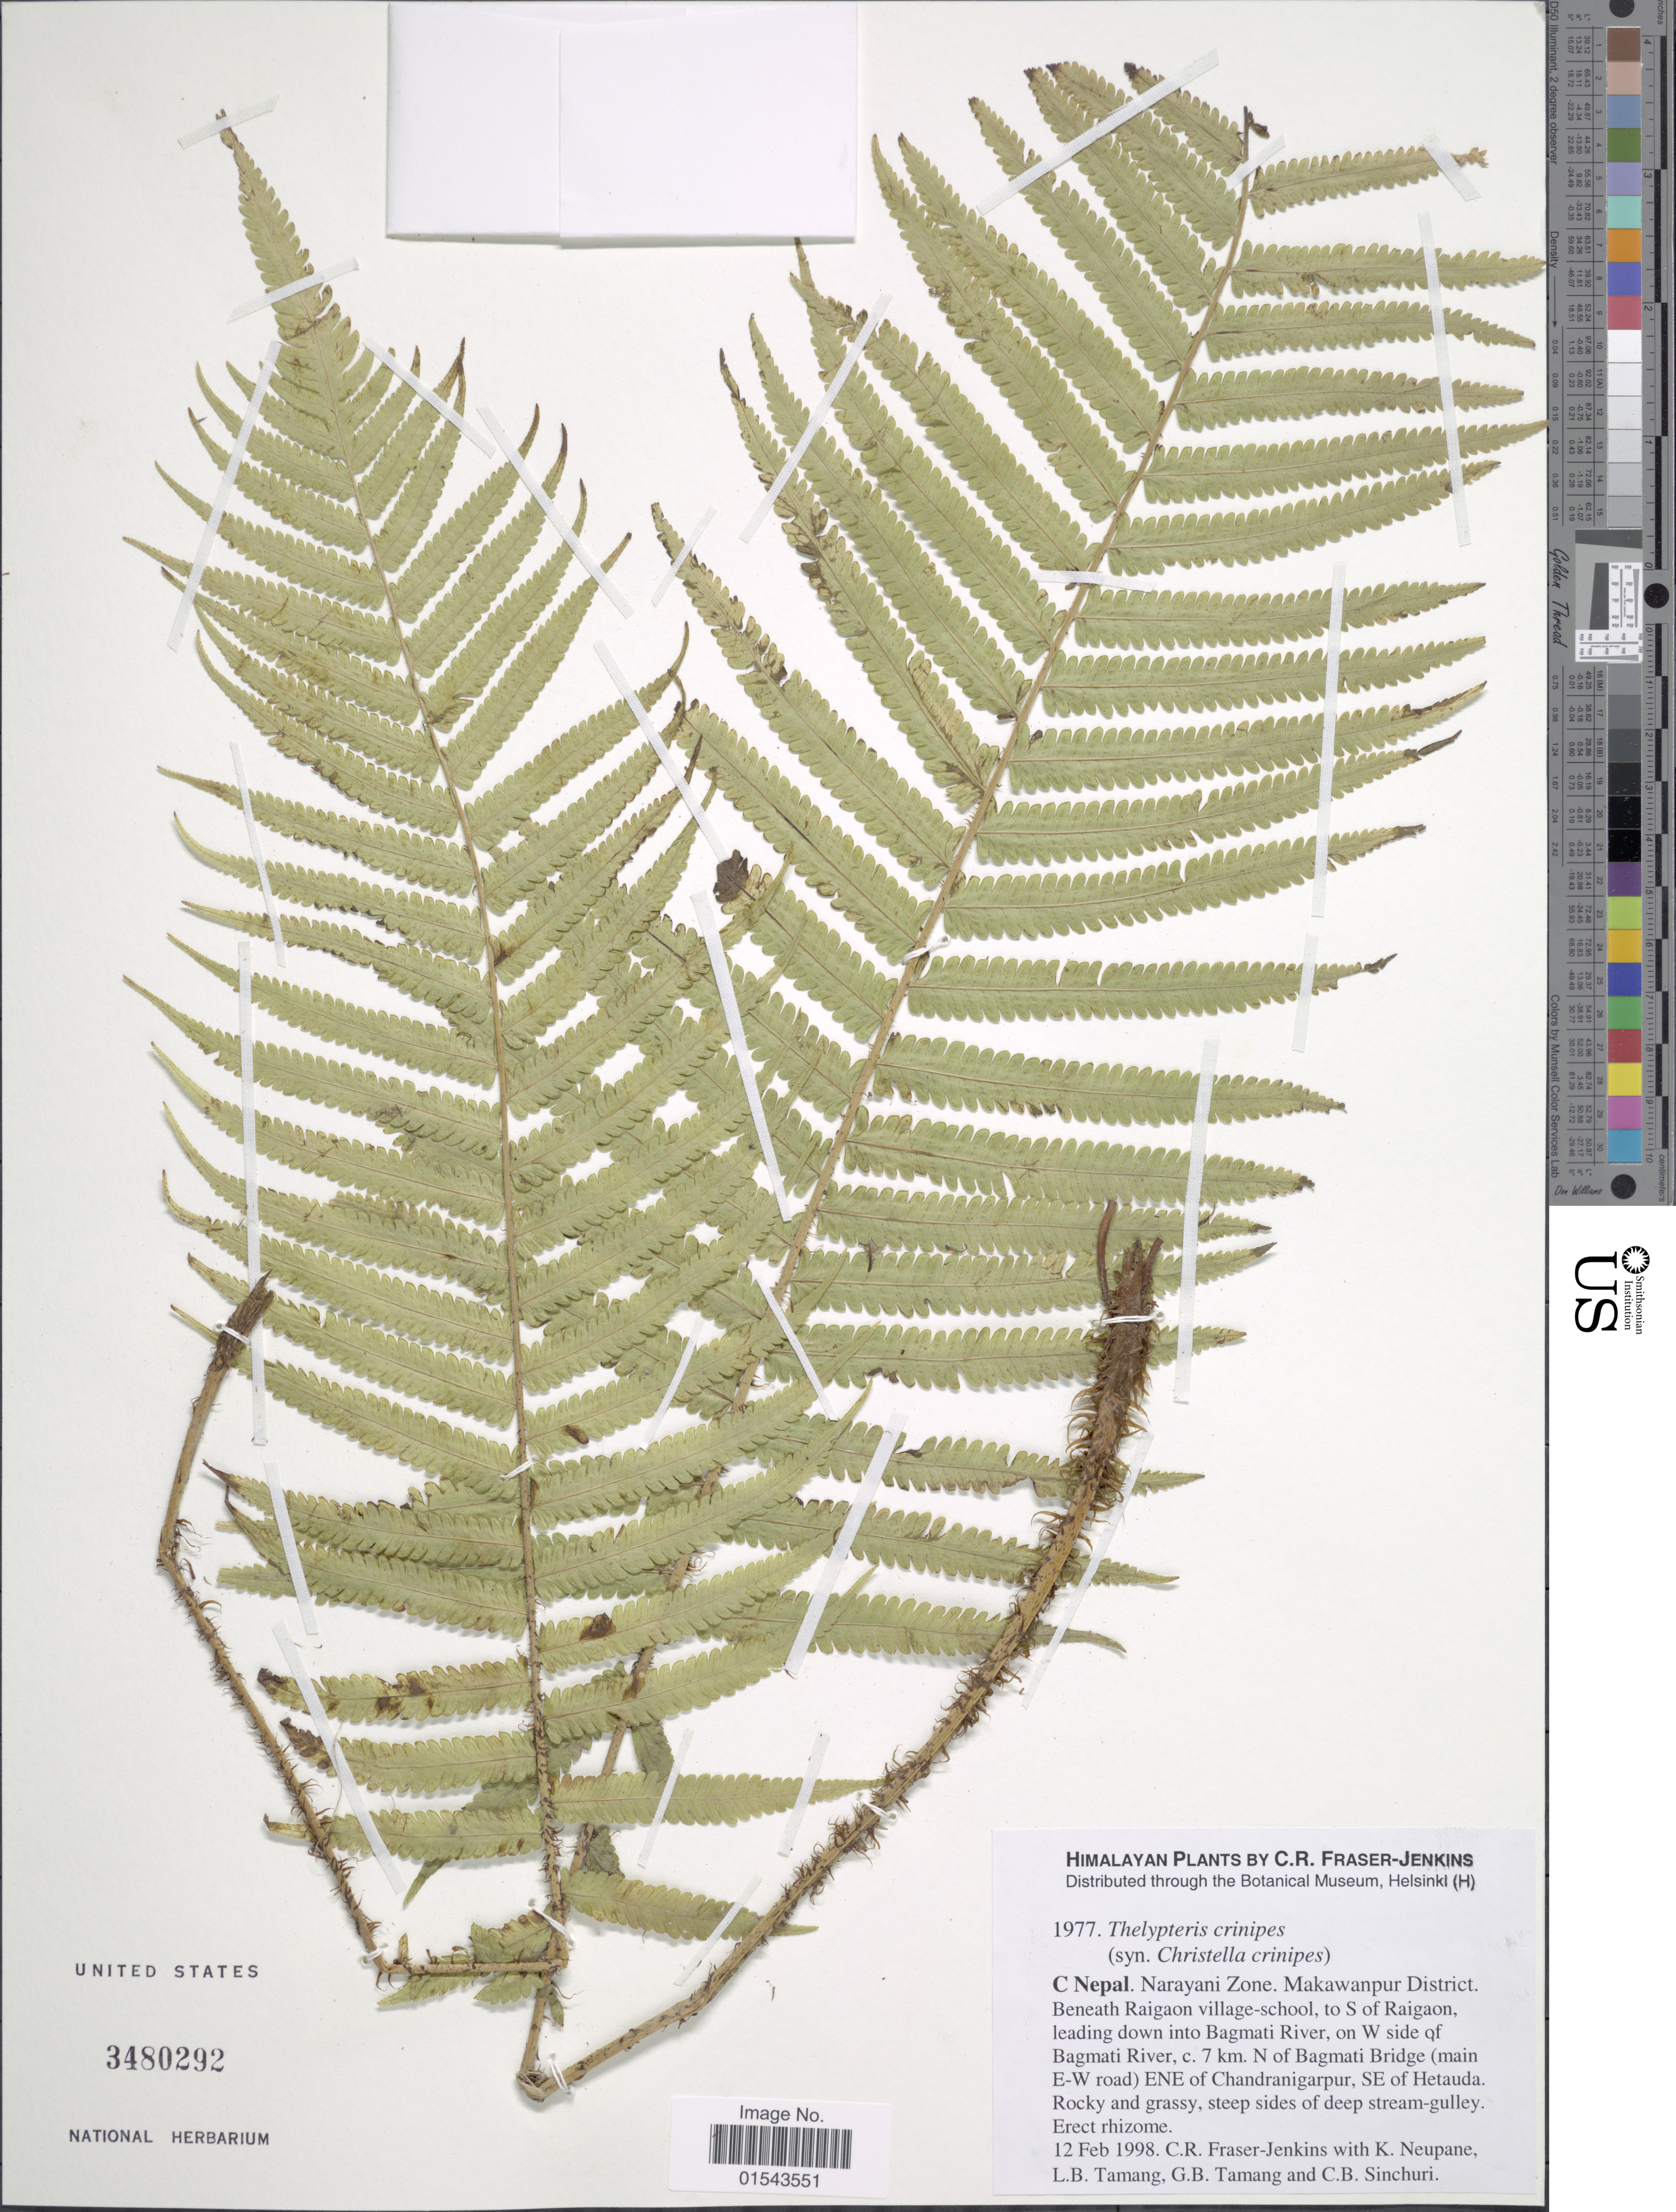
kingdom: Plantae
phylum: Tracheophyta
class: Polypodiopsida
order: Polypodiales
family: Thelypteridaceae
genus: Christella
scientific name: Christella crinipes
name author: (Hook.) Holttum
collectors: C. R. Fraser-Jenkins, K. Neupane, L. Tamang, G. Tamang & C. Sinchuri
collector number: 1977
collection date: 1998-02-12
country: Nepal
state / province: Narayani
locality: Himalaya, C Nepal. Narayani Zone. Makawanpur District. Beneath Raigaon village-school, to S of Raigaon, leading down into Bagmati, in W of Bagmati River, 7 km N of Bagmati Bridge (main E-W road) ENE of Chandranigarpur , SE of Hetauda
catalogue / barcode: US 3480292